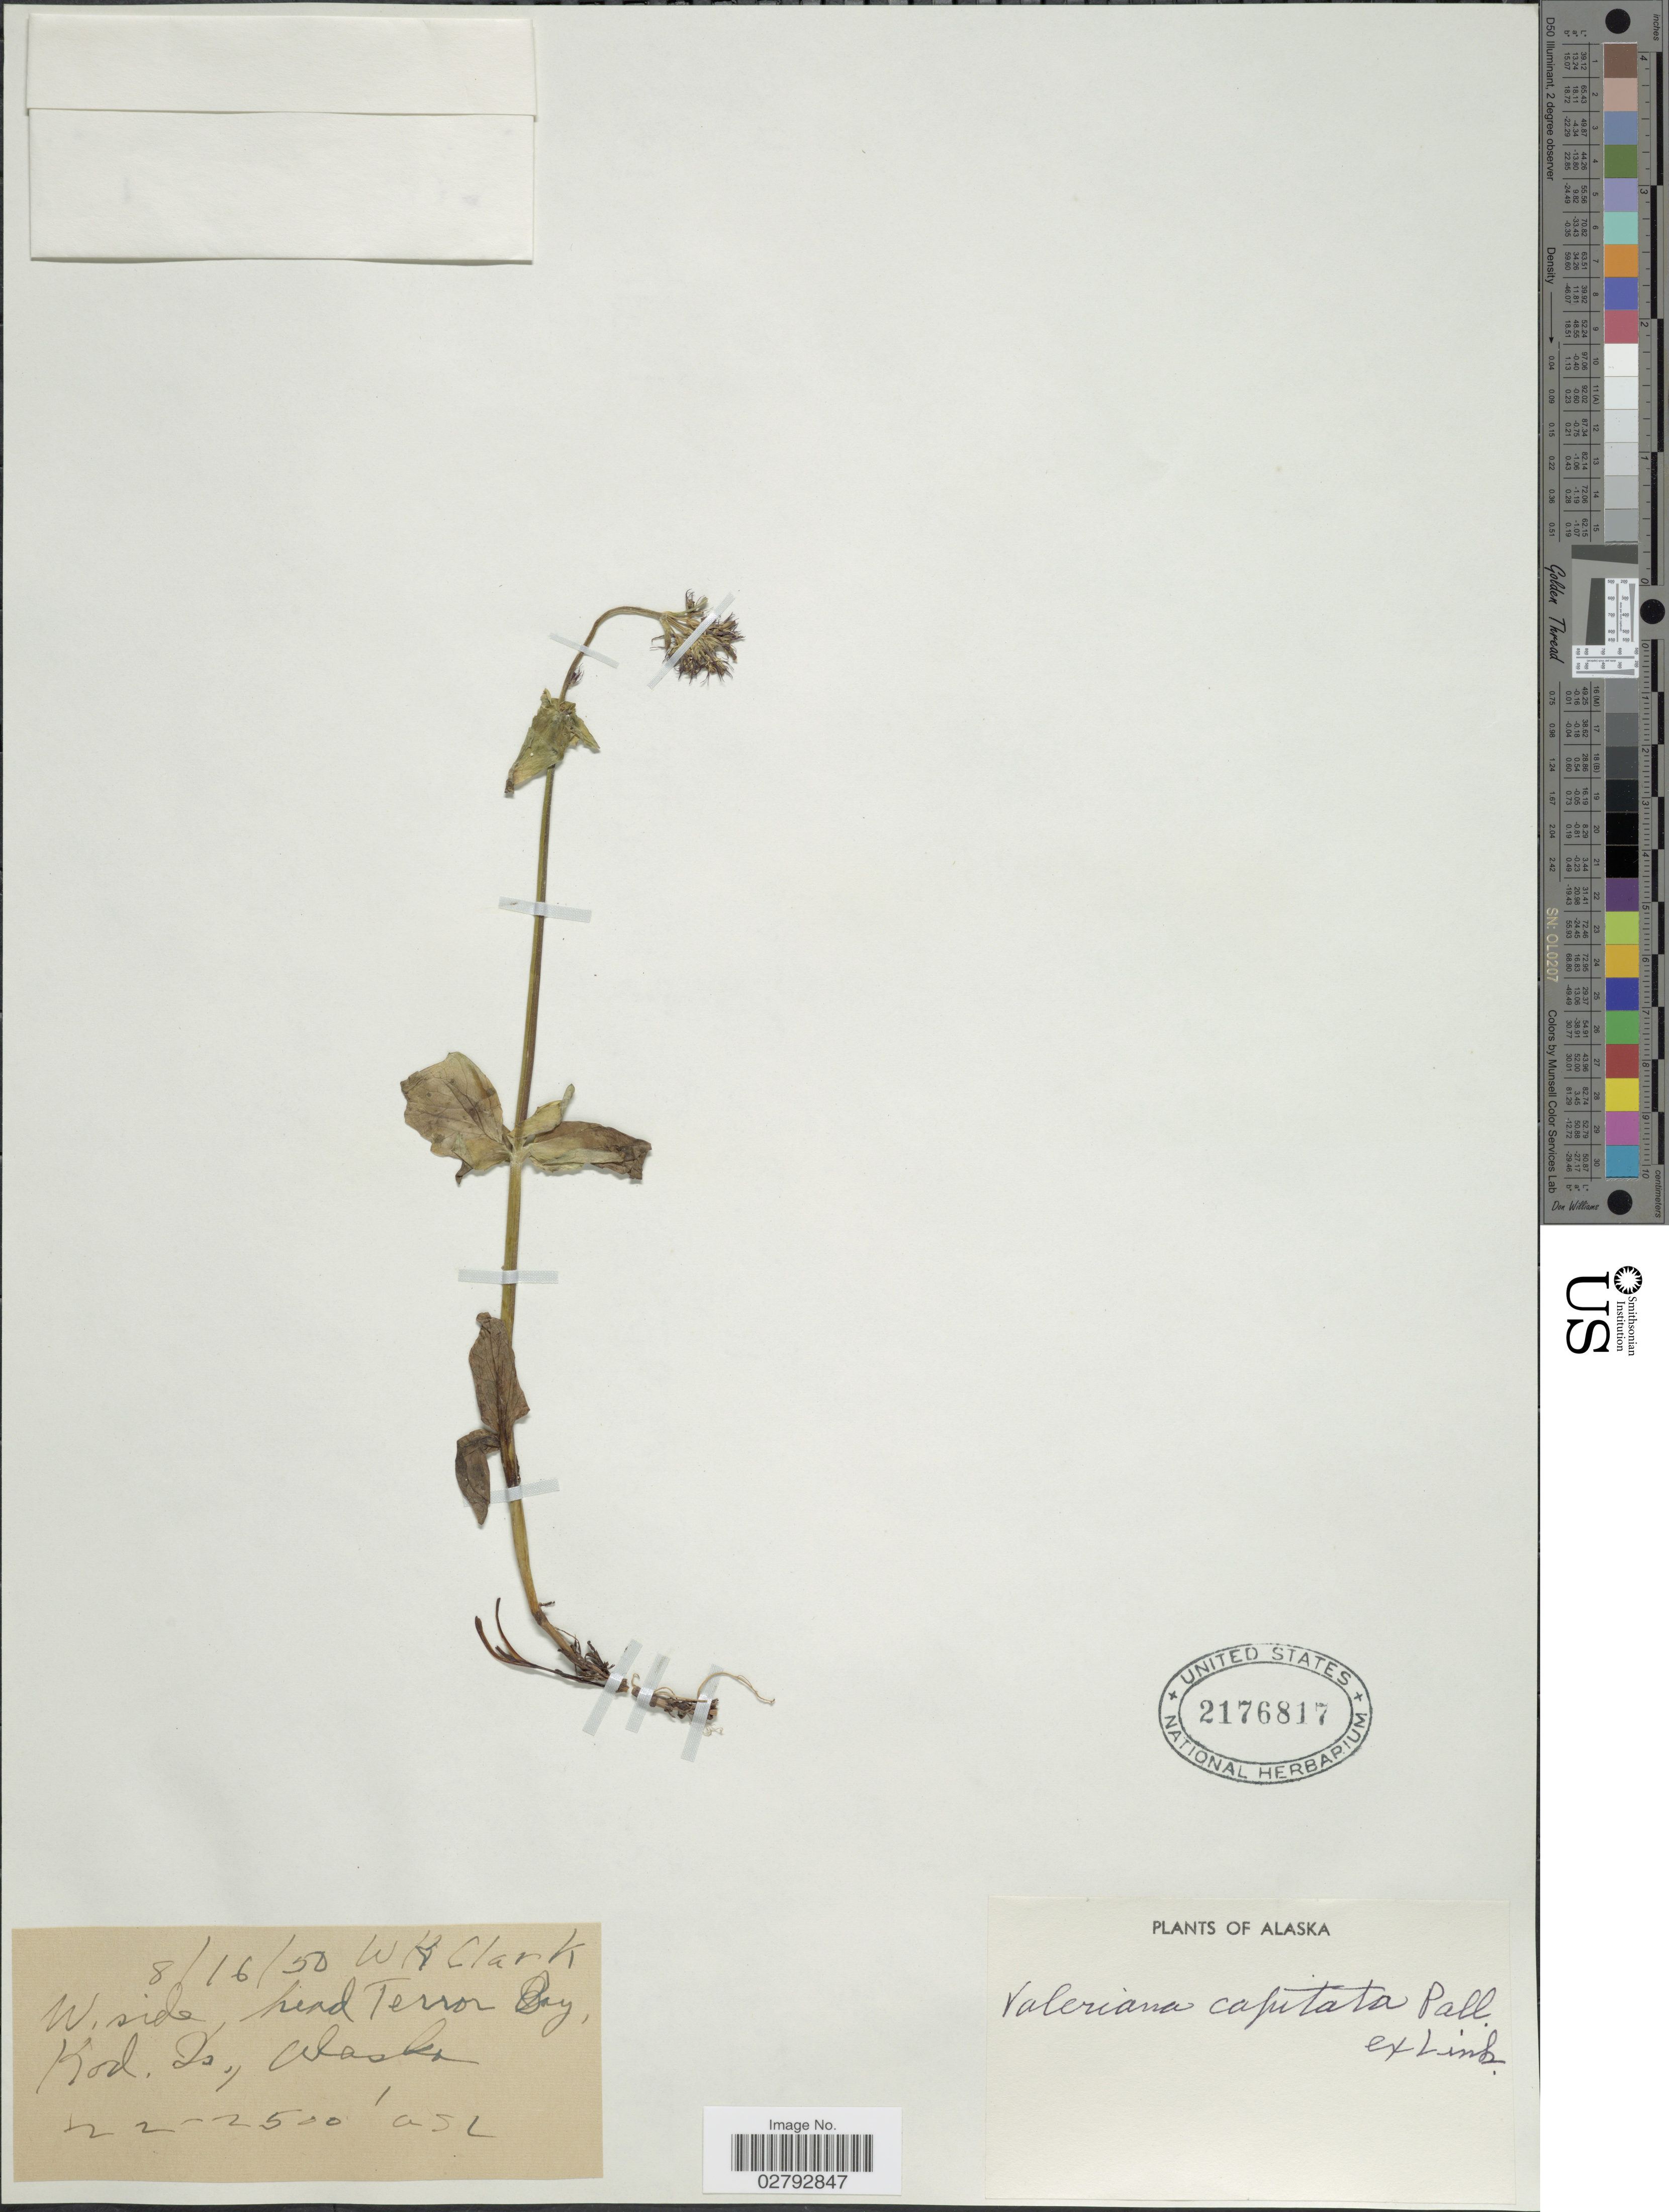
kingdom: Plantae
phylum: Tracheophyta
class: Magnoliopsida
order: Dipsacales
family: Caprifoliaceae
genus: Valeriana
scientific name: Valeriana capitata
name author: Link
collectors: W. D. Clark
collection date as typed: Transcribed d/m/y: 16/8/50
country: United States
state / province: Alaska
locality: W. side, head Terrot Bay, Kod. Is.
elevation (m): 671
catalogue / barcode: US 2176817